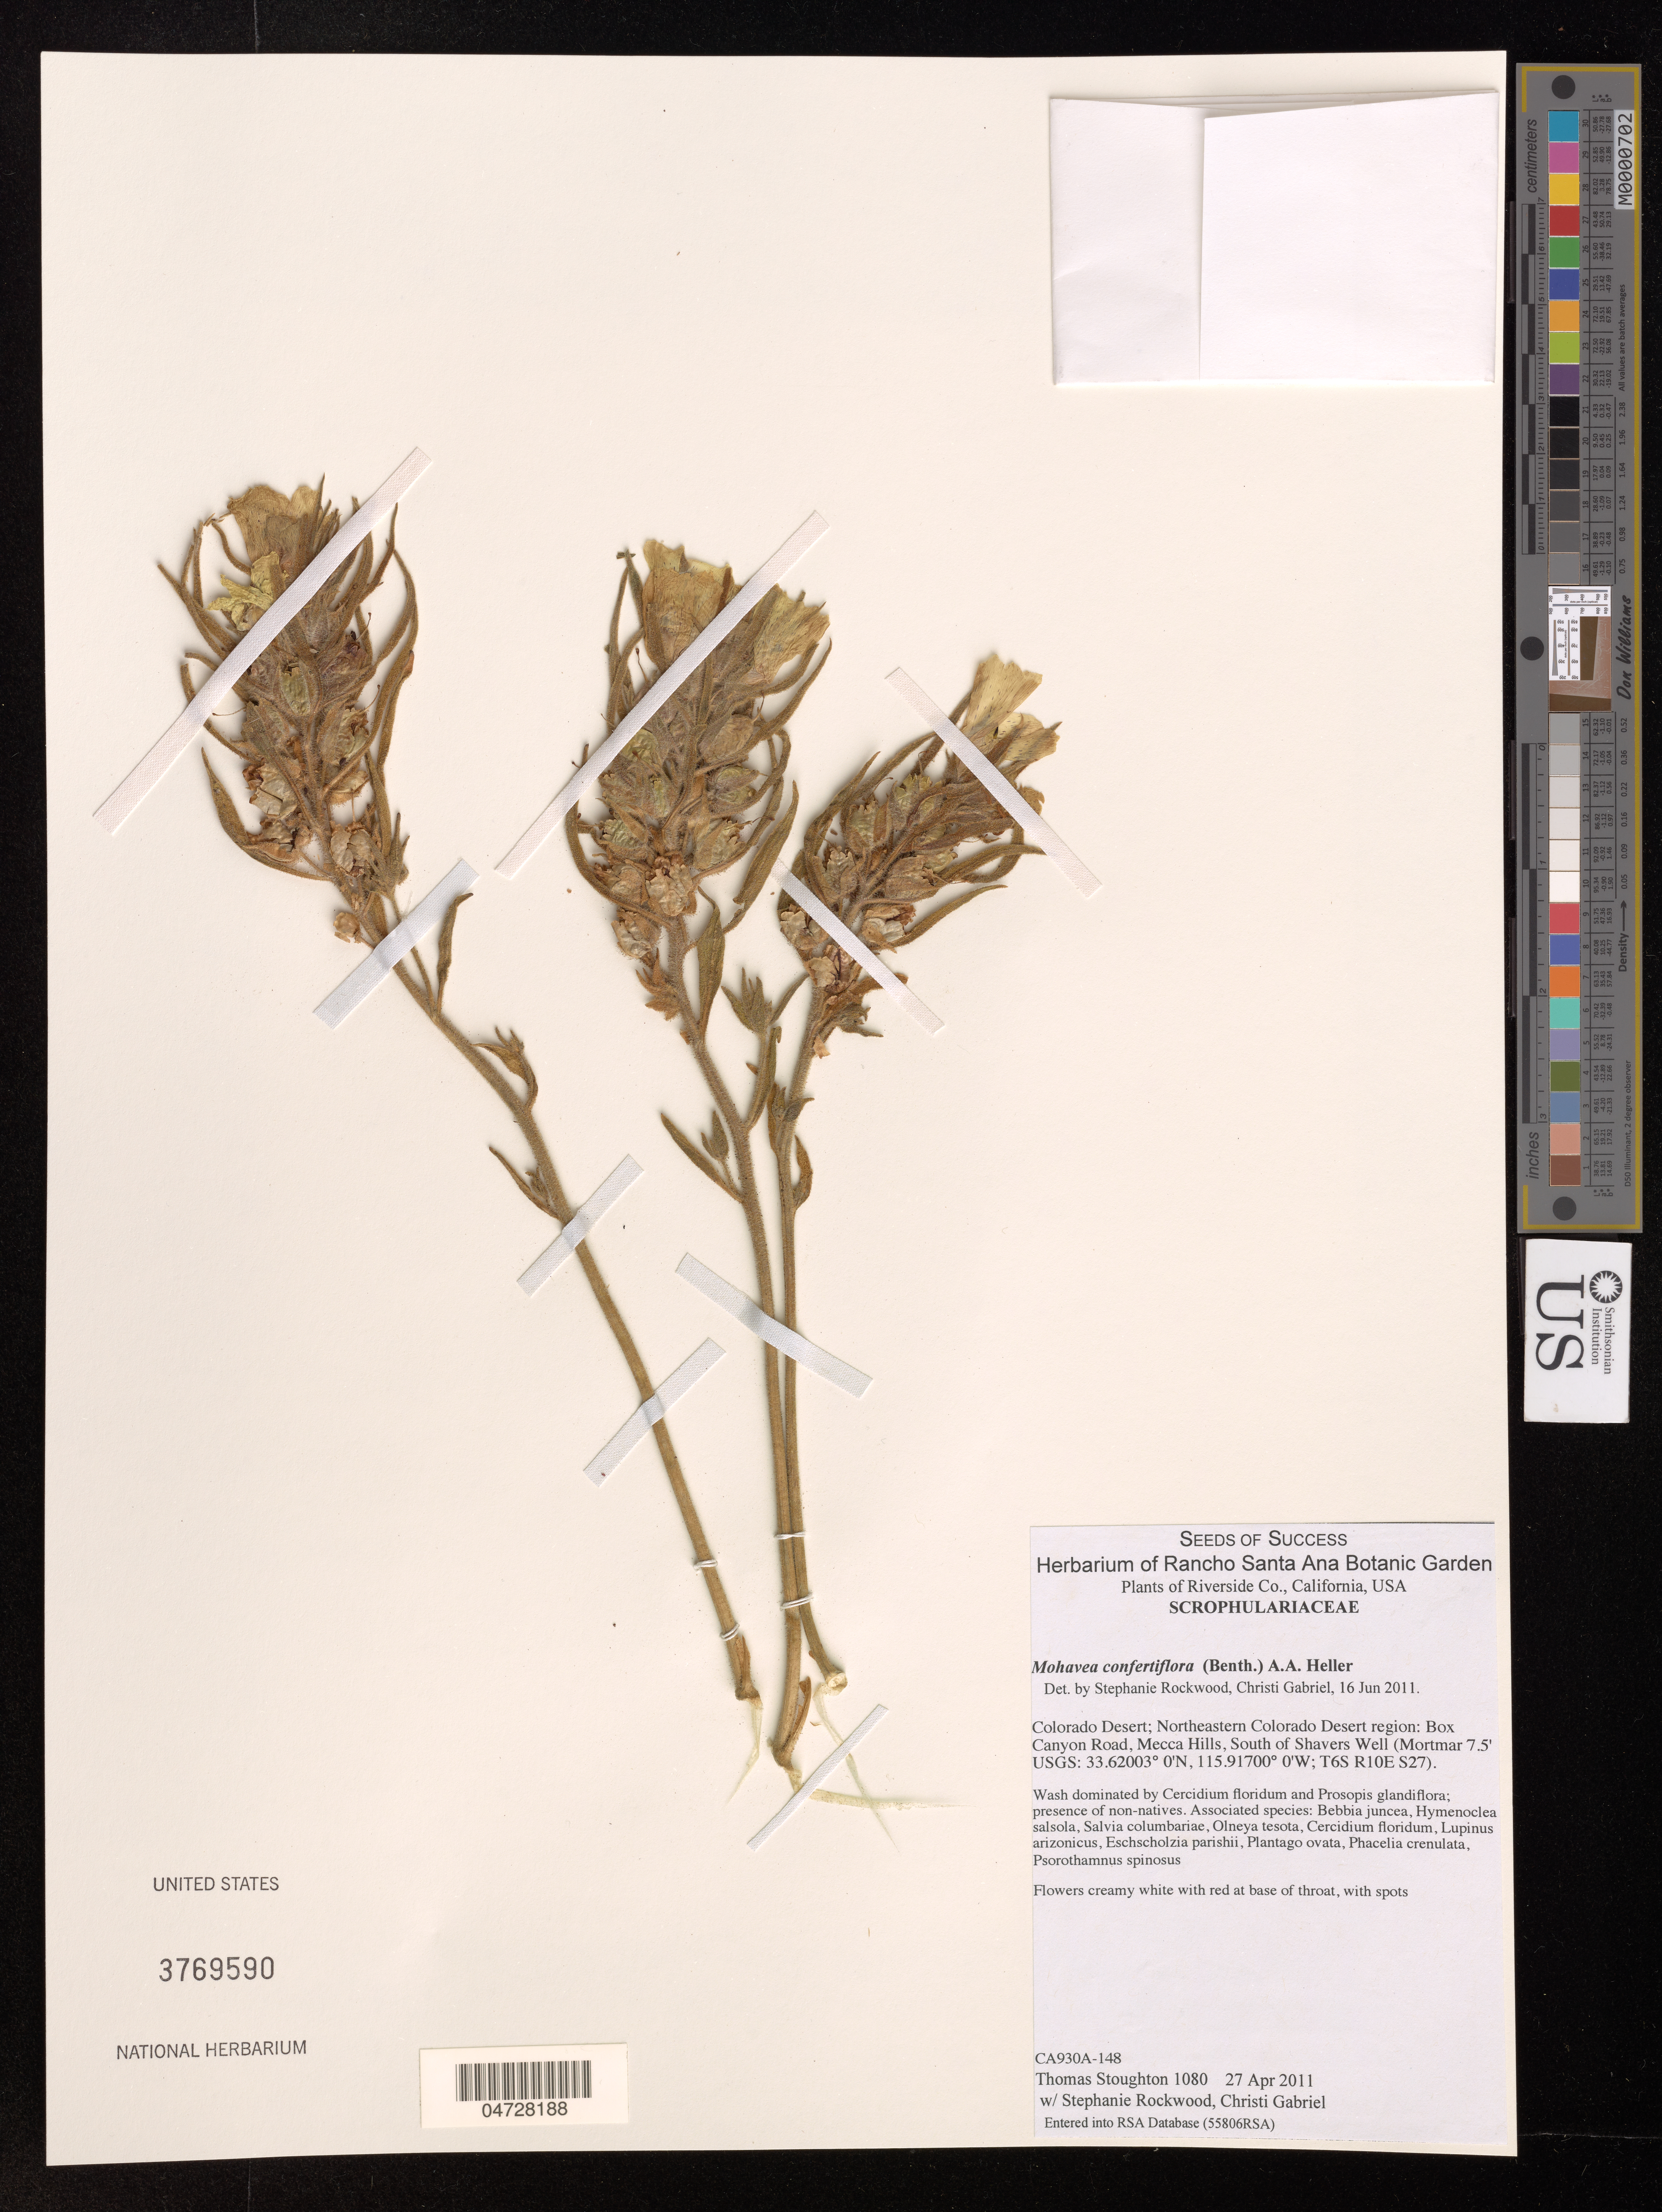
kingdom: Plantae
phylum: Tracheophyta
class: Magnoliopsida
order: Lamiales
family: Plantaginaceae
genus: Mohavea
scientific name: Mohavea confertiflora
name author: (A. DC.) A. Heller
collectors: T. Stoughton & S. Rockwood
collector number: CA930A-148/1080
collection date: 2011-04-27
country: United States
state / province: California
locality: Riverside Co., Colorado Desert; Northeastern Colorado Desert region: Box Canyon Road, Mecca Hills, South of Shavers Well.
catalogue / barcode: US 3769590